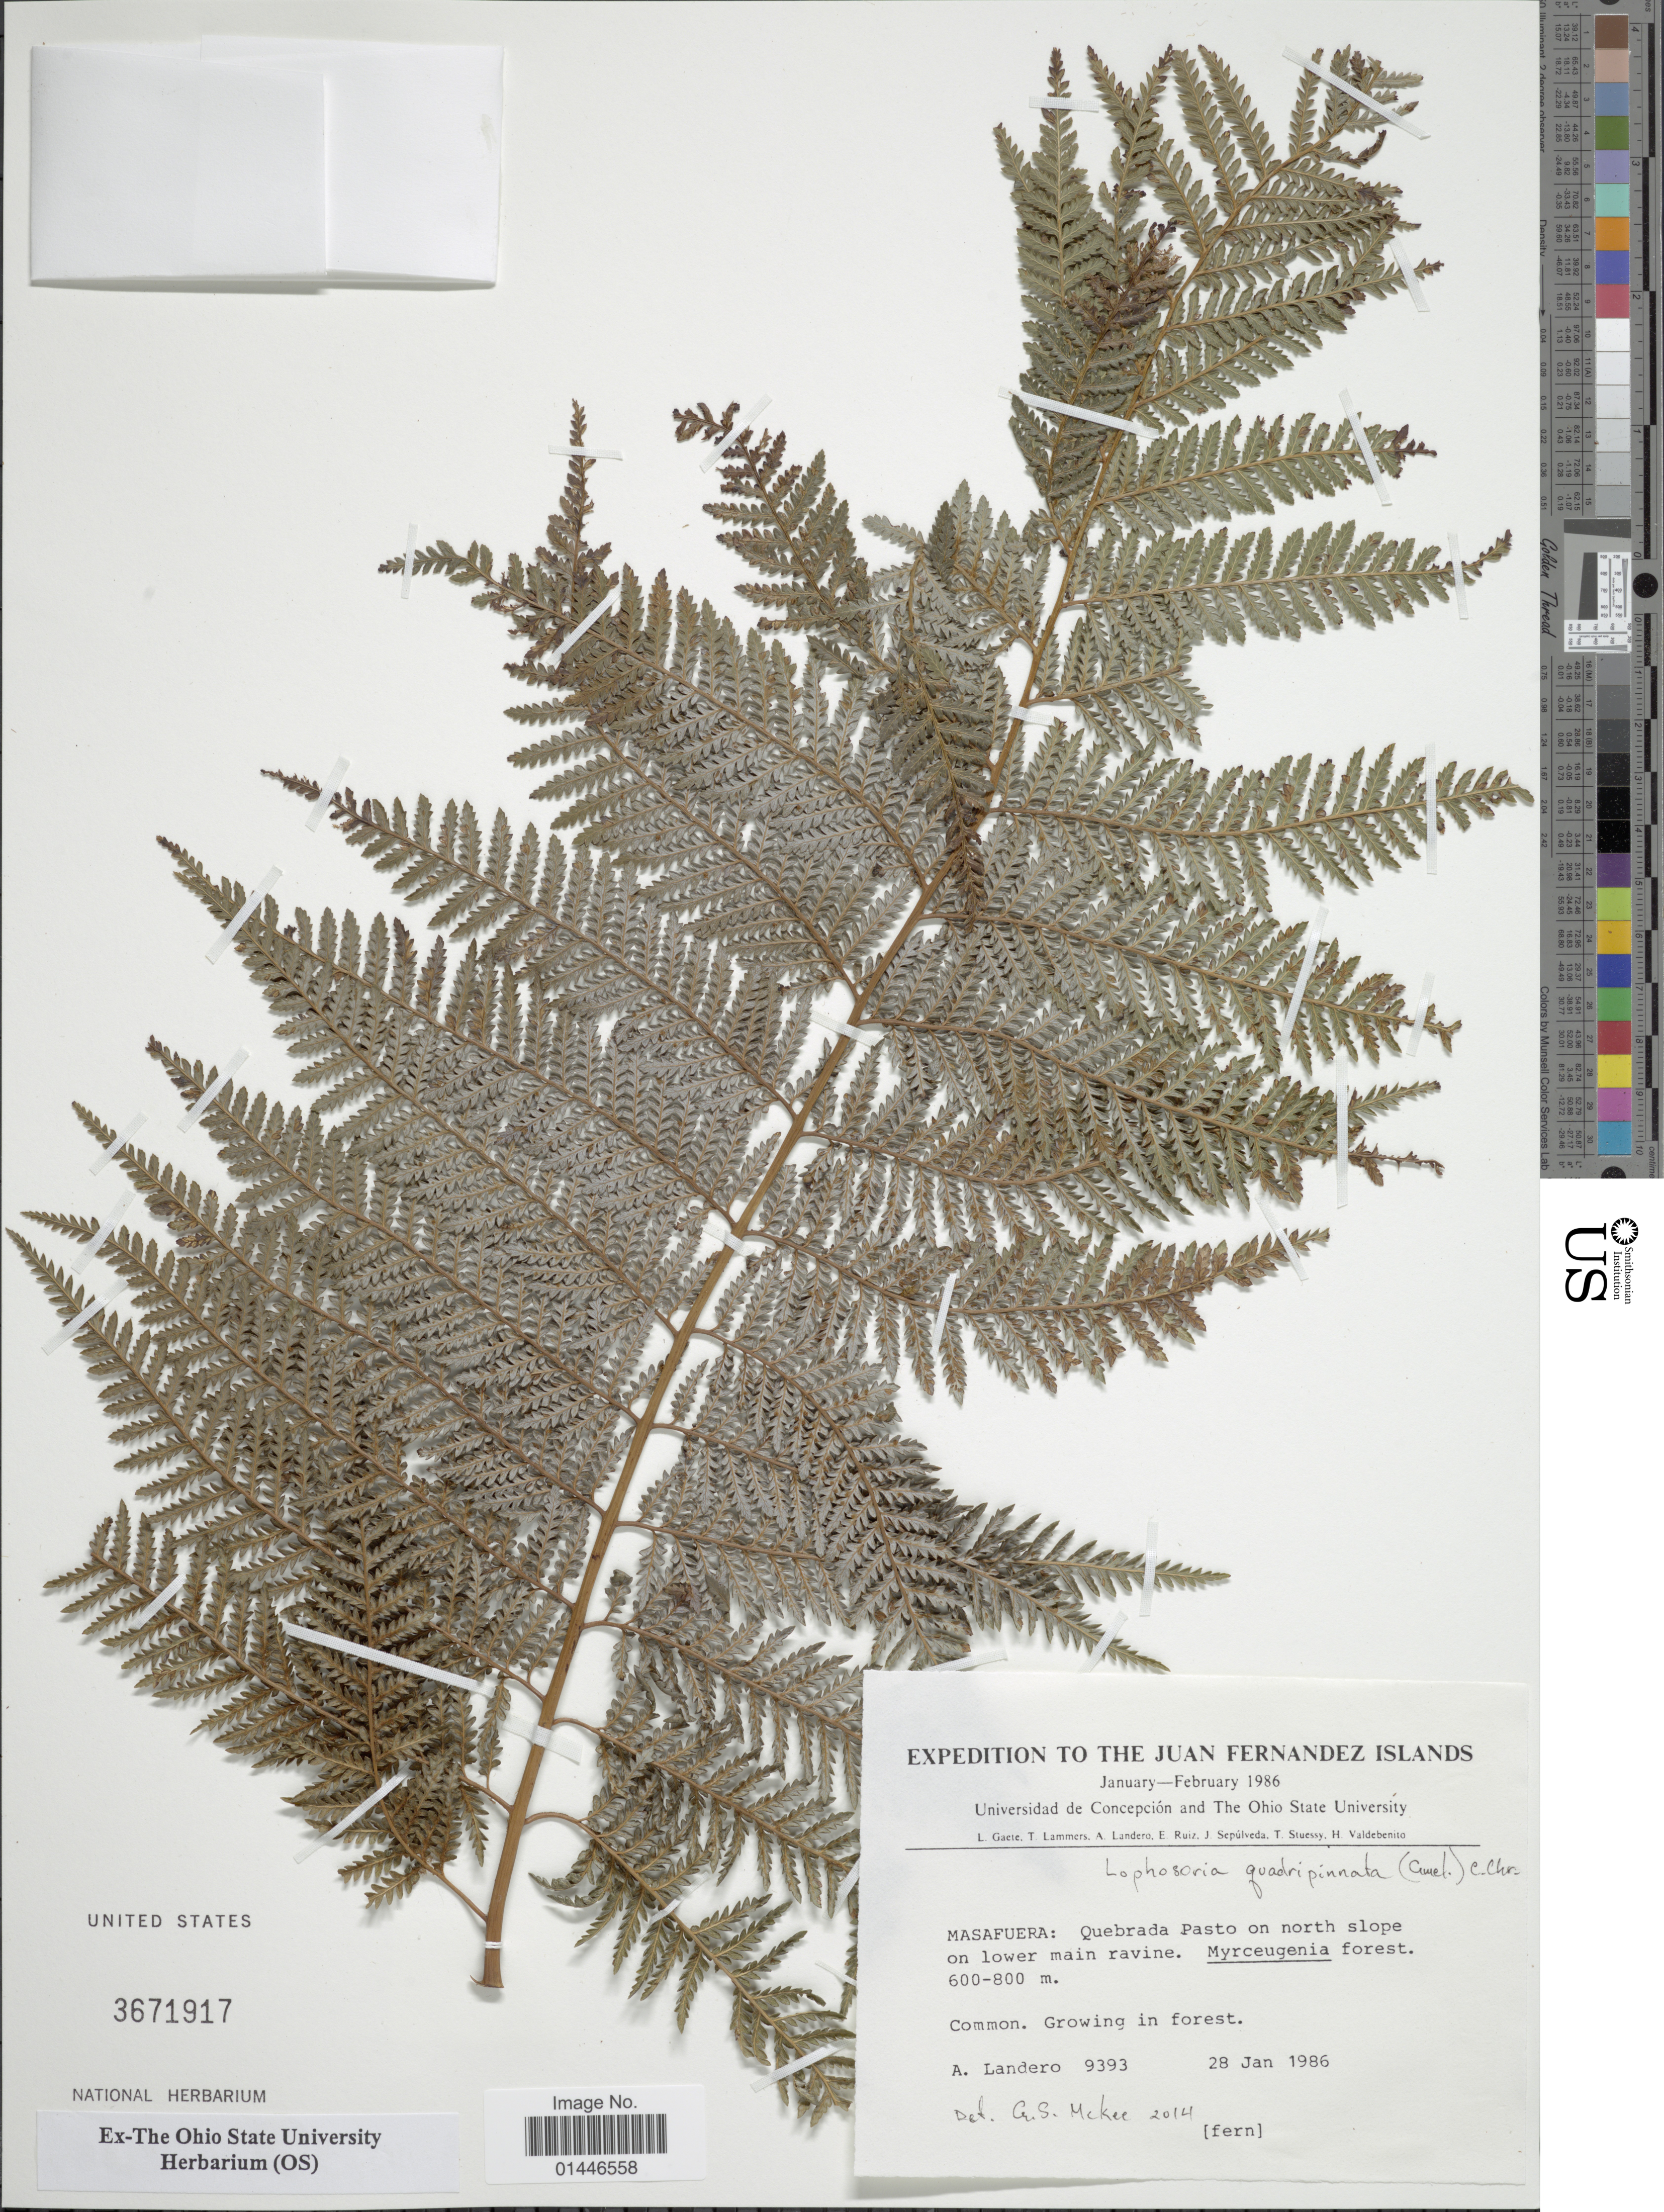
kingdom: Plantae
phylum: Tracheophyta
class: Polypodiopsida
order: Cyatheales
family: Dicksoniaceae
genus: Lophosoria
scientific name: Lophosoria quadripinnata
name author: (J.F. Gmel.) C. Chr.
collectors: A. Landero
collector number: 9393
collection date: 1986-01-28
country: Chile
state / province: Valparaíso (V)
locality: Juan Fernandez Islands, Masafuera: Quebrada Pasto on north slope on lower main ravine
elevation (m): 600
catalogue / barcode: US 3671917